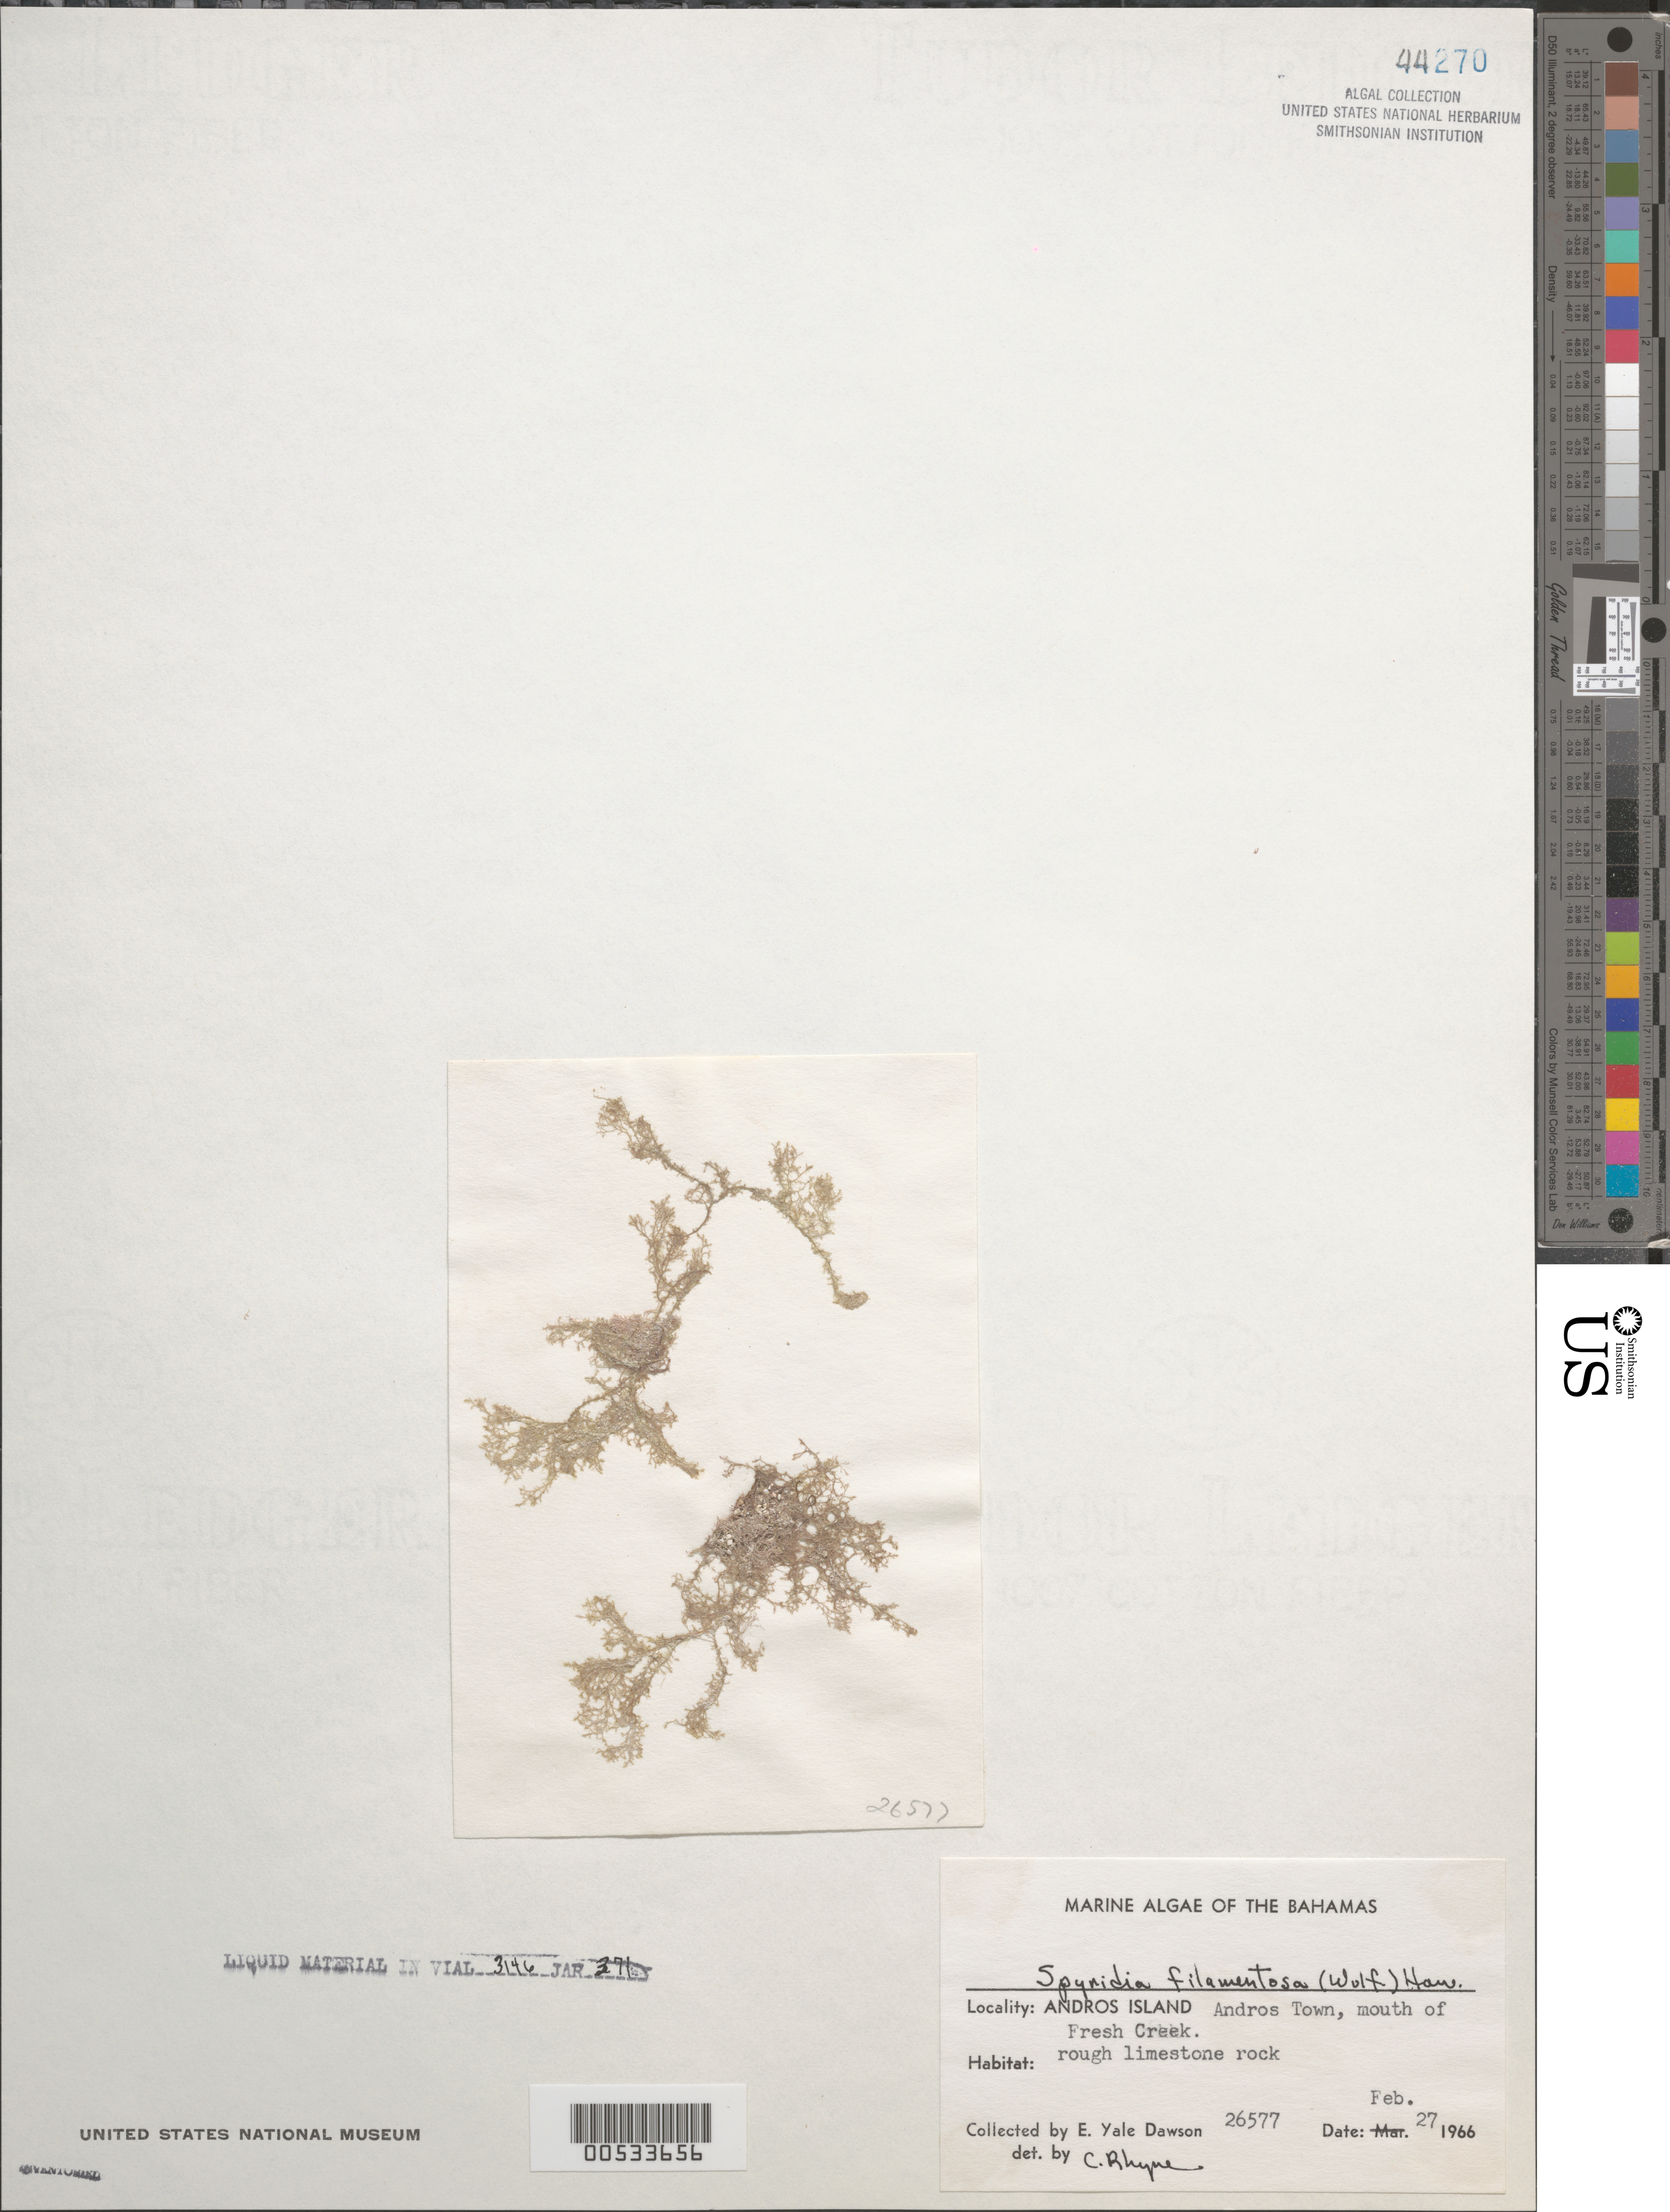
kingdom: Plantae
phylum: Rhodophyta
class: Florideophyceae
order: Ceramiales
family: Spyridiaceae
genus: Spyridia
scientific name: Spyridia filamentosa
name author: (Wulfen) Harv.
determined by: Rhyne, C. F.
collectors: E. Y. Dawson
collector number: EYD 26577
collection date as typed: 27 Feb 1966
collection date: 1966-02-27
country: Bahamas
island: Andros Island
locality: Andros Town, Fresh Creek mouth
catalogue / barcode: US 44270